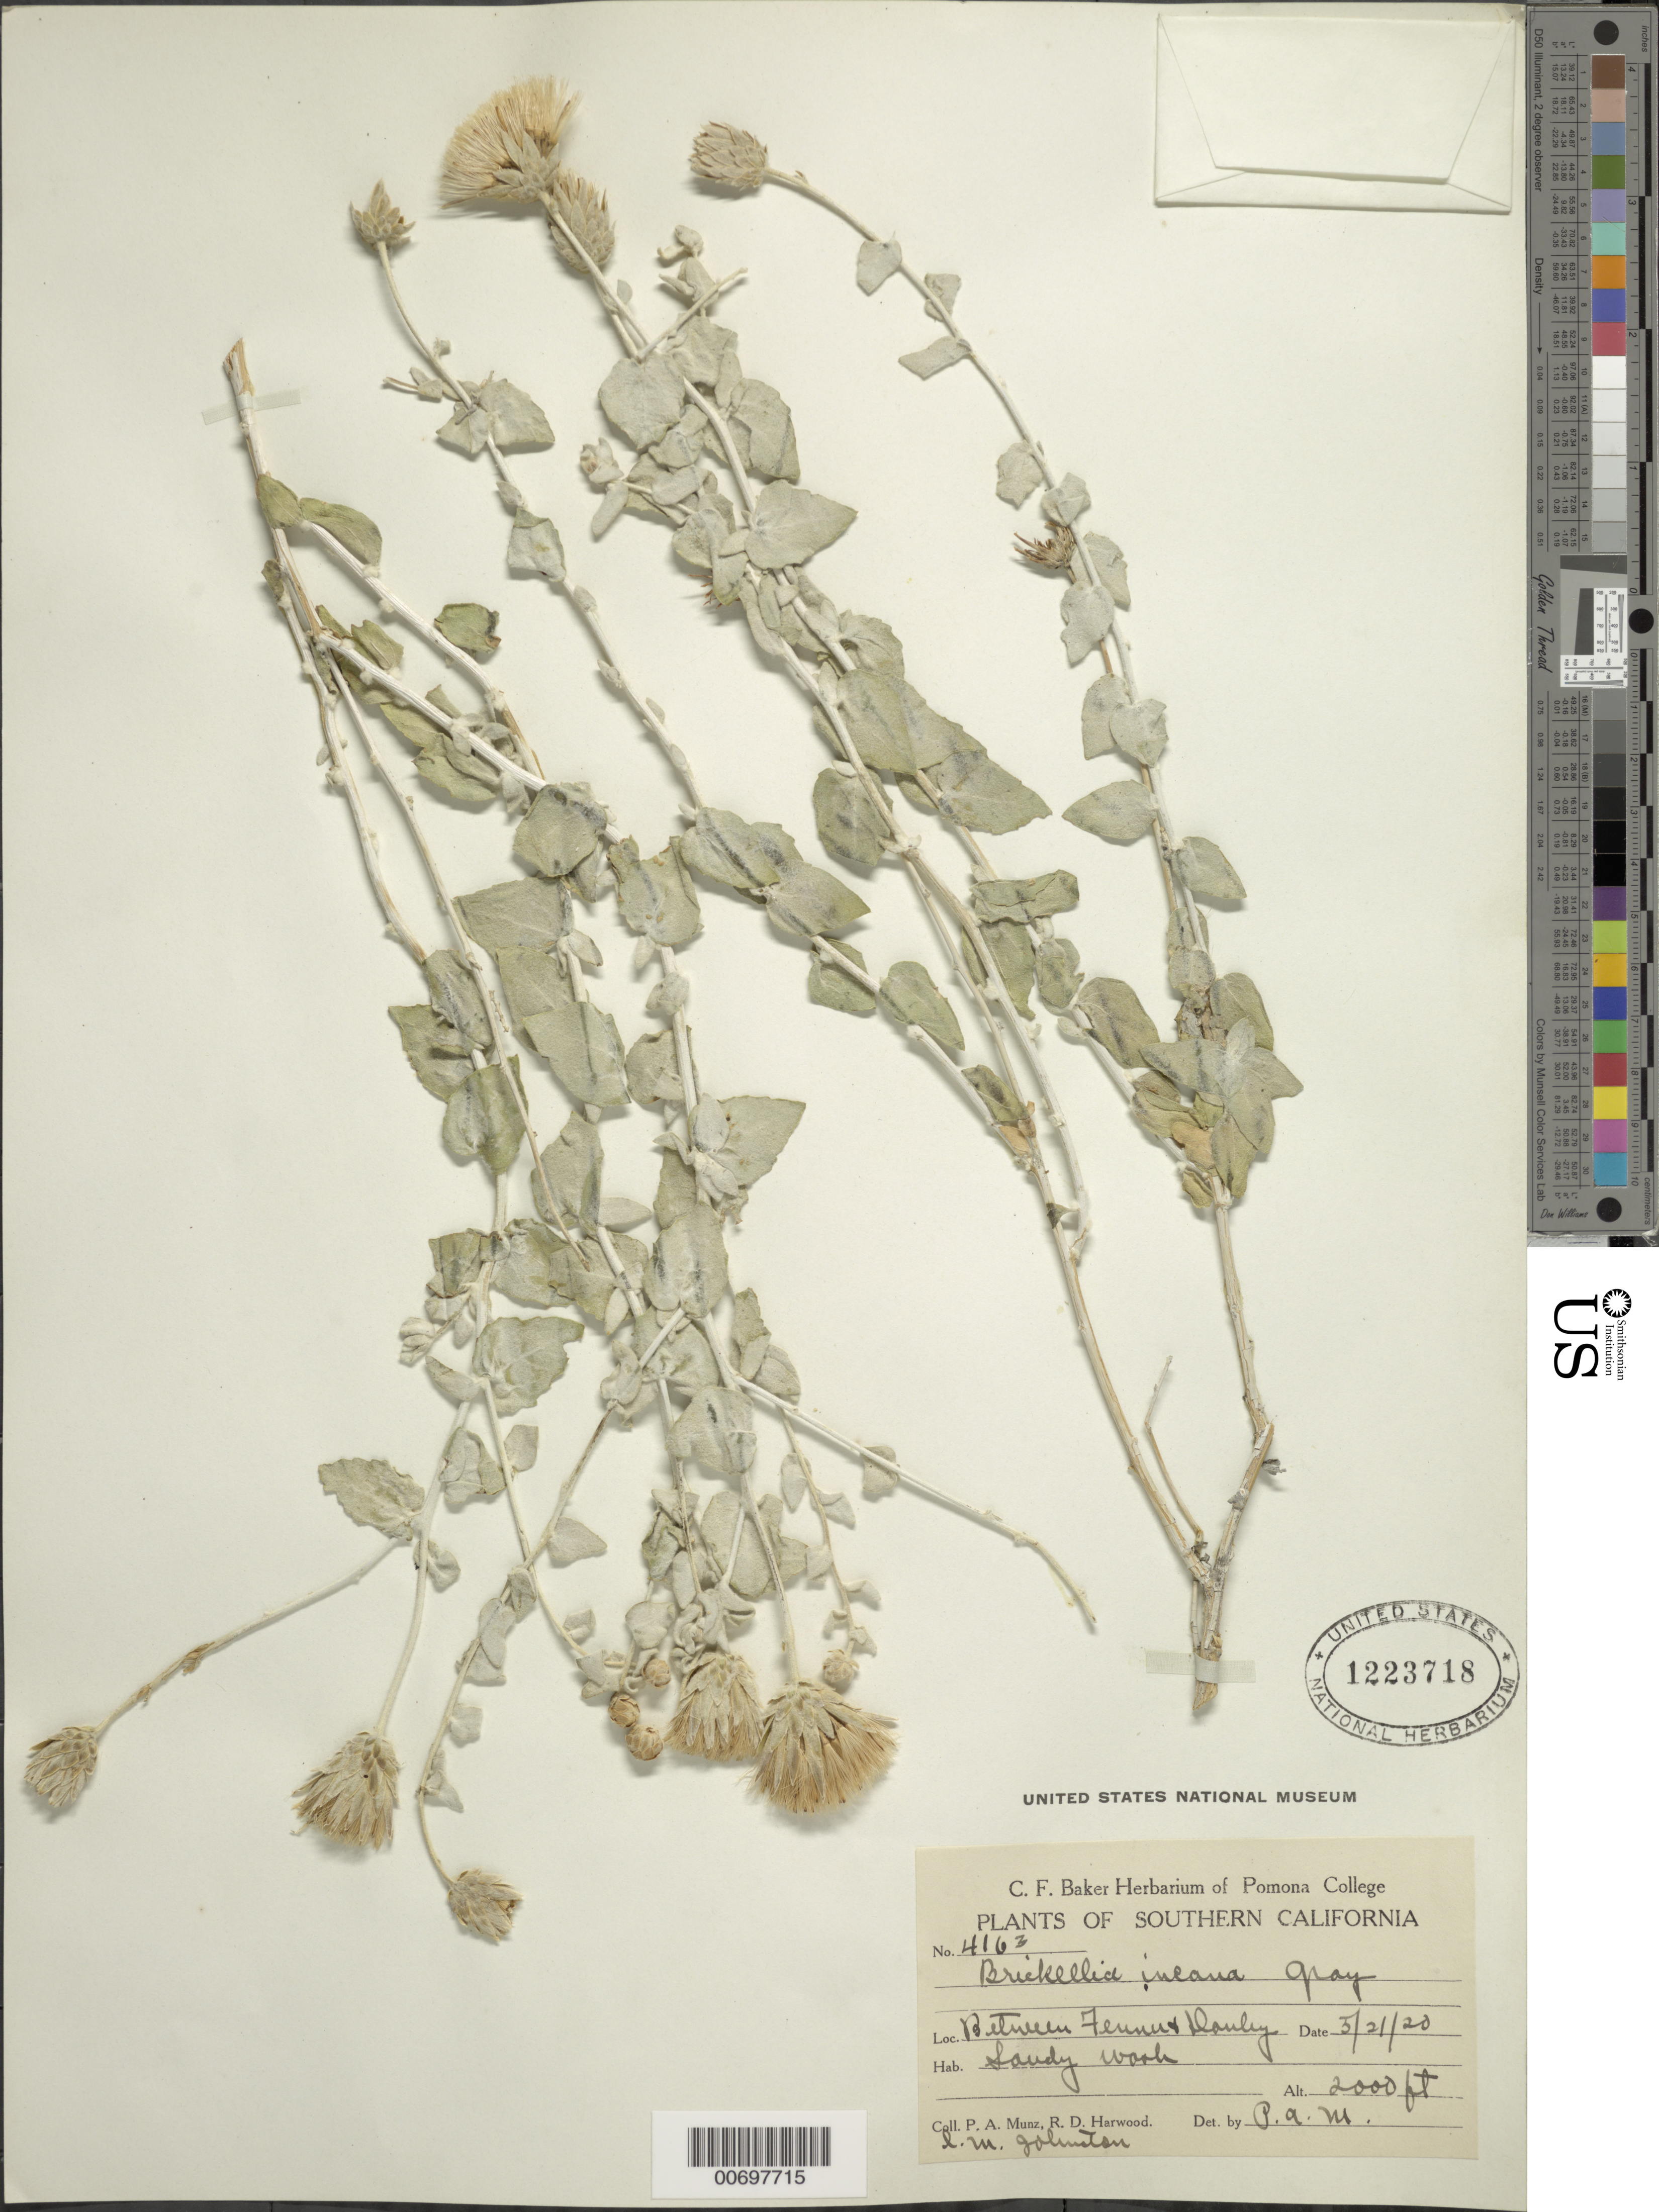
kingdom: Plantae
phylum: Tracheophyta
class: Magnoliopsida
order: Asterales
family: Asteraceae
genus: Brickellia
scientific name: Brickellia incana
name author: A. Gray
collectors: P. A. Munz, R. Harwood & I.M. Johnston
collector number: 4163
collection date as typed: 21 May 1920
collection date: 1920-05-21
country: United States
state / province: California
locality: Between Fennu & Dauley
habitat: Sandy wash.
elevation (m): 610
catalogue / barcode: US 1223718